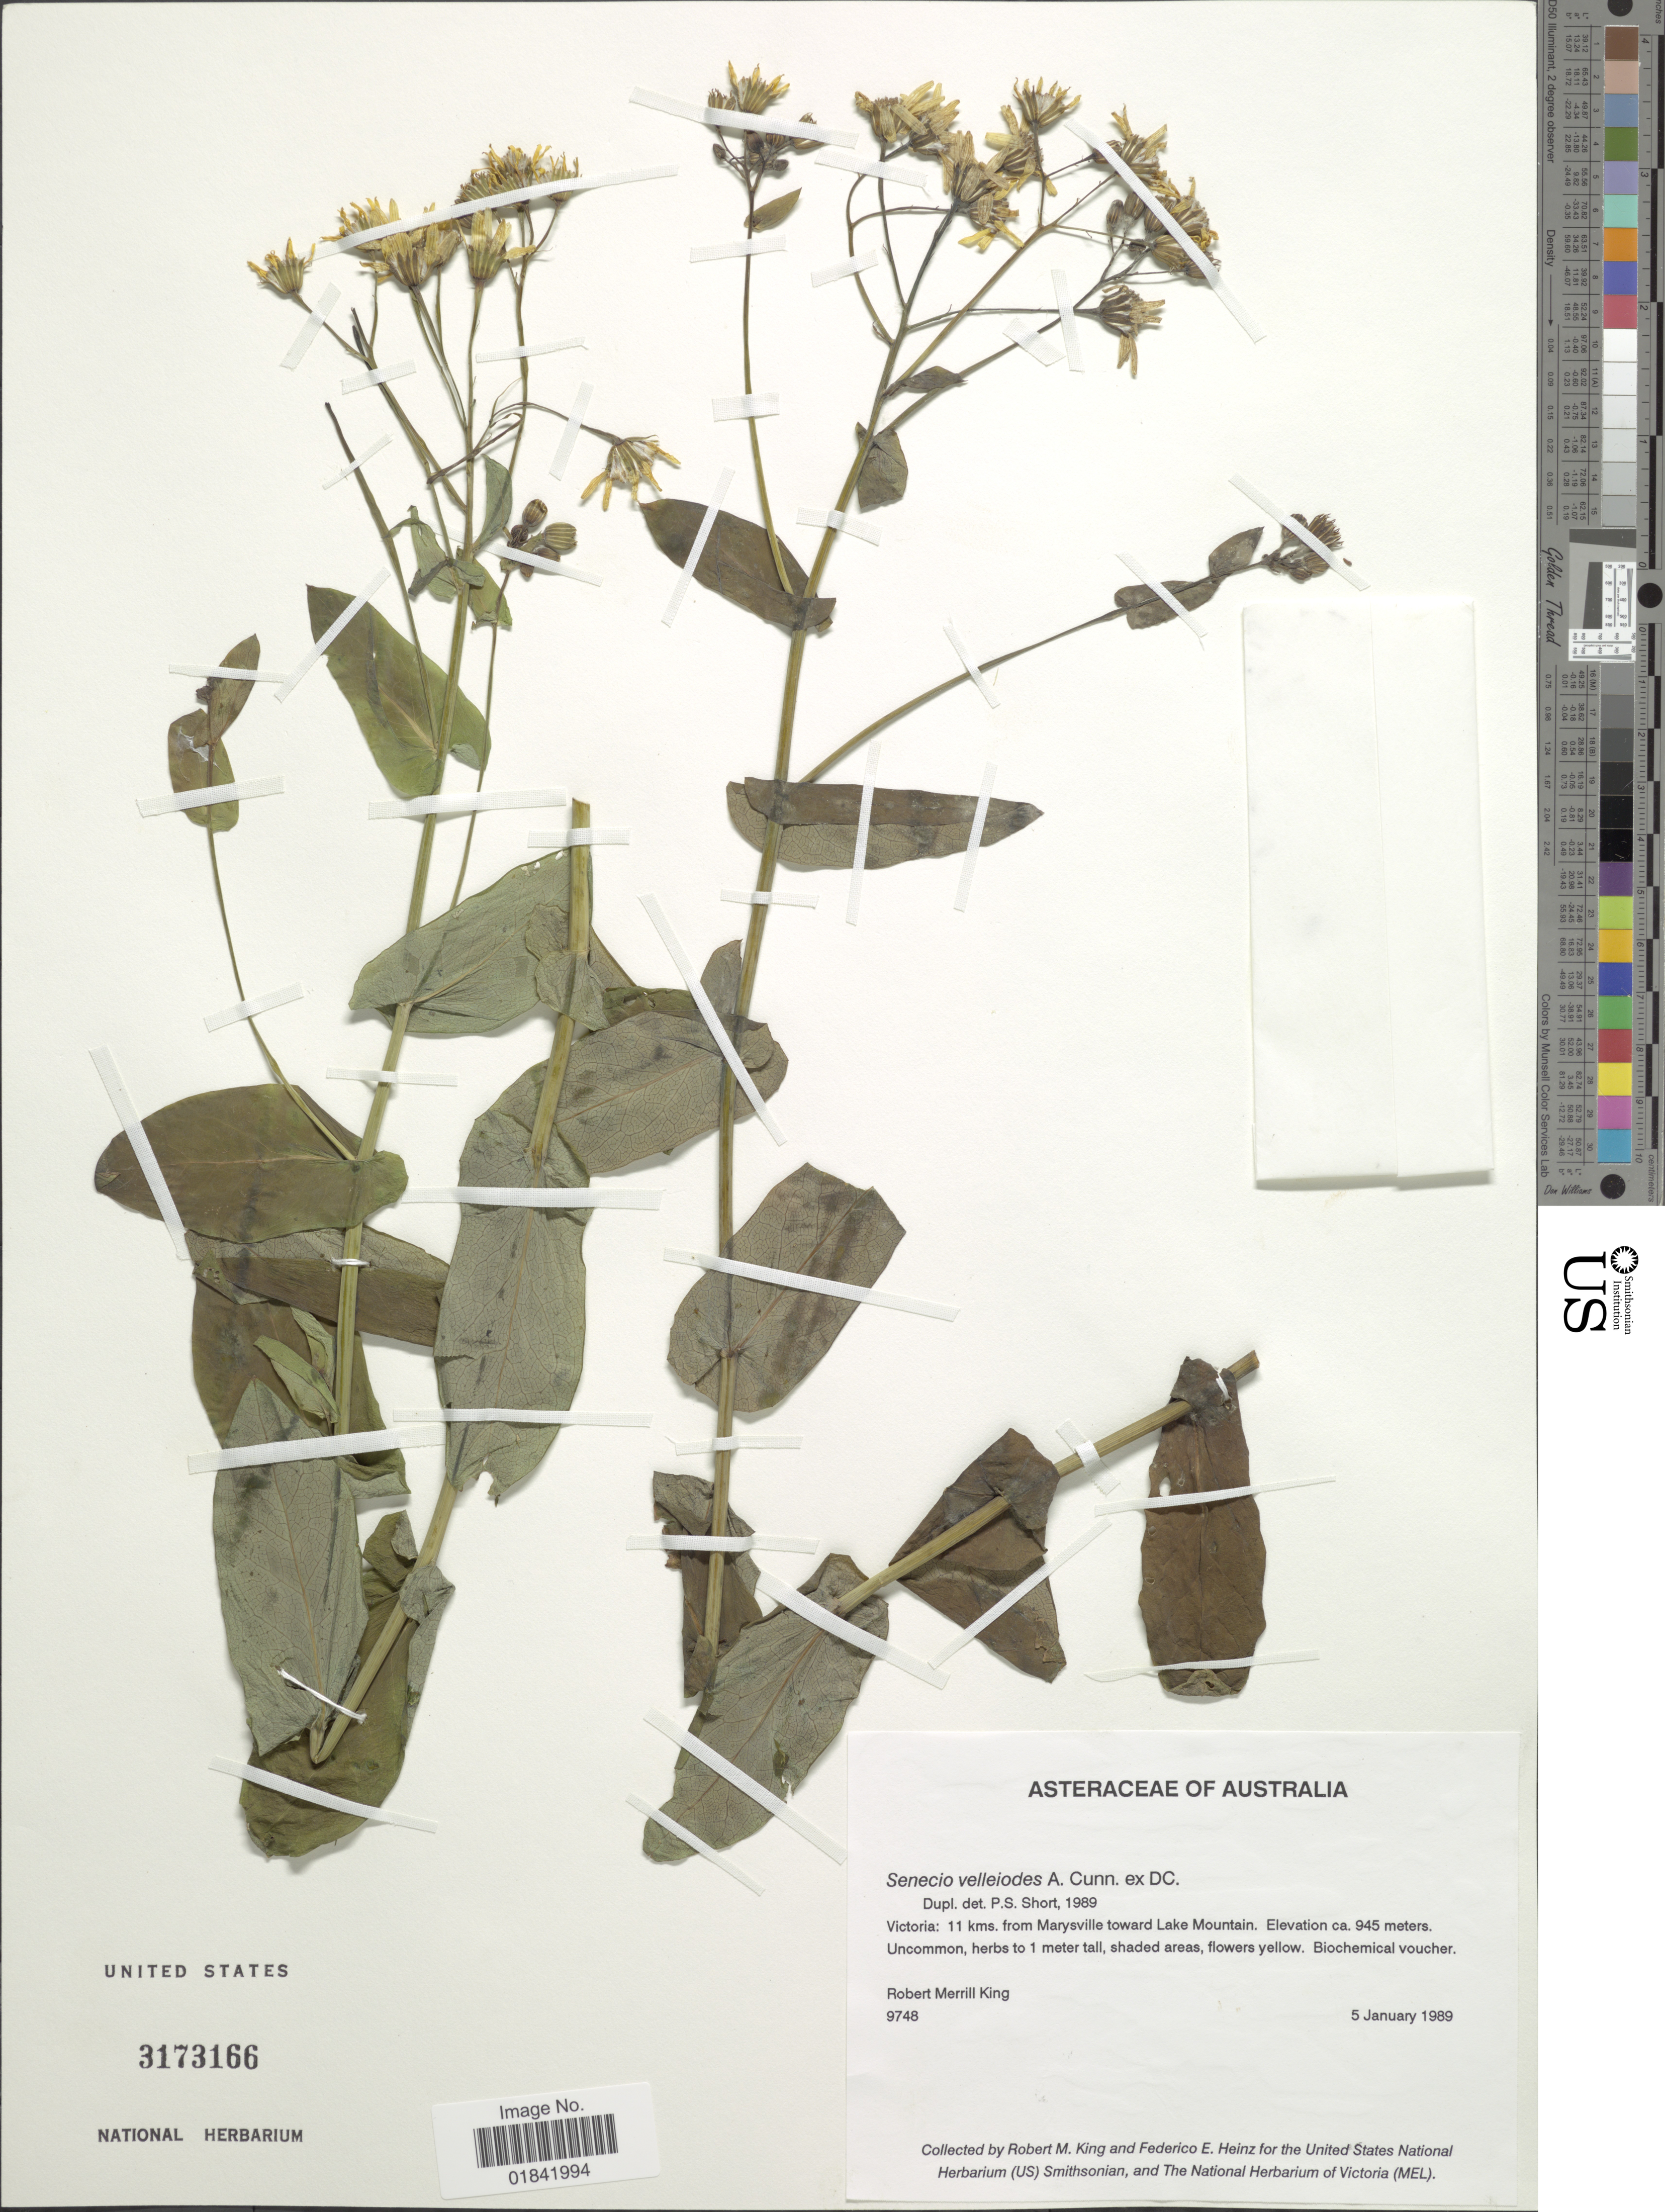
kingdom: Plantae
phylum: Tracheophyta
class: Magnoliopsida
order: Asterales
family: Asteraceae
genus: Senecio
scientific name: Senecio velleioides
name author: A. Cunn.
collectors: R. M. King & F. Heinz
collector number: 9748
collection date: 1989-01-05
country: Australia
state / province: Victoria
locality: Victoria, 11 kms., from Marysville toward Lake Mountain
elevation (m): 945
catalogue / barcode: US 3173166